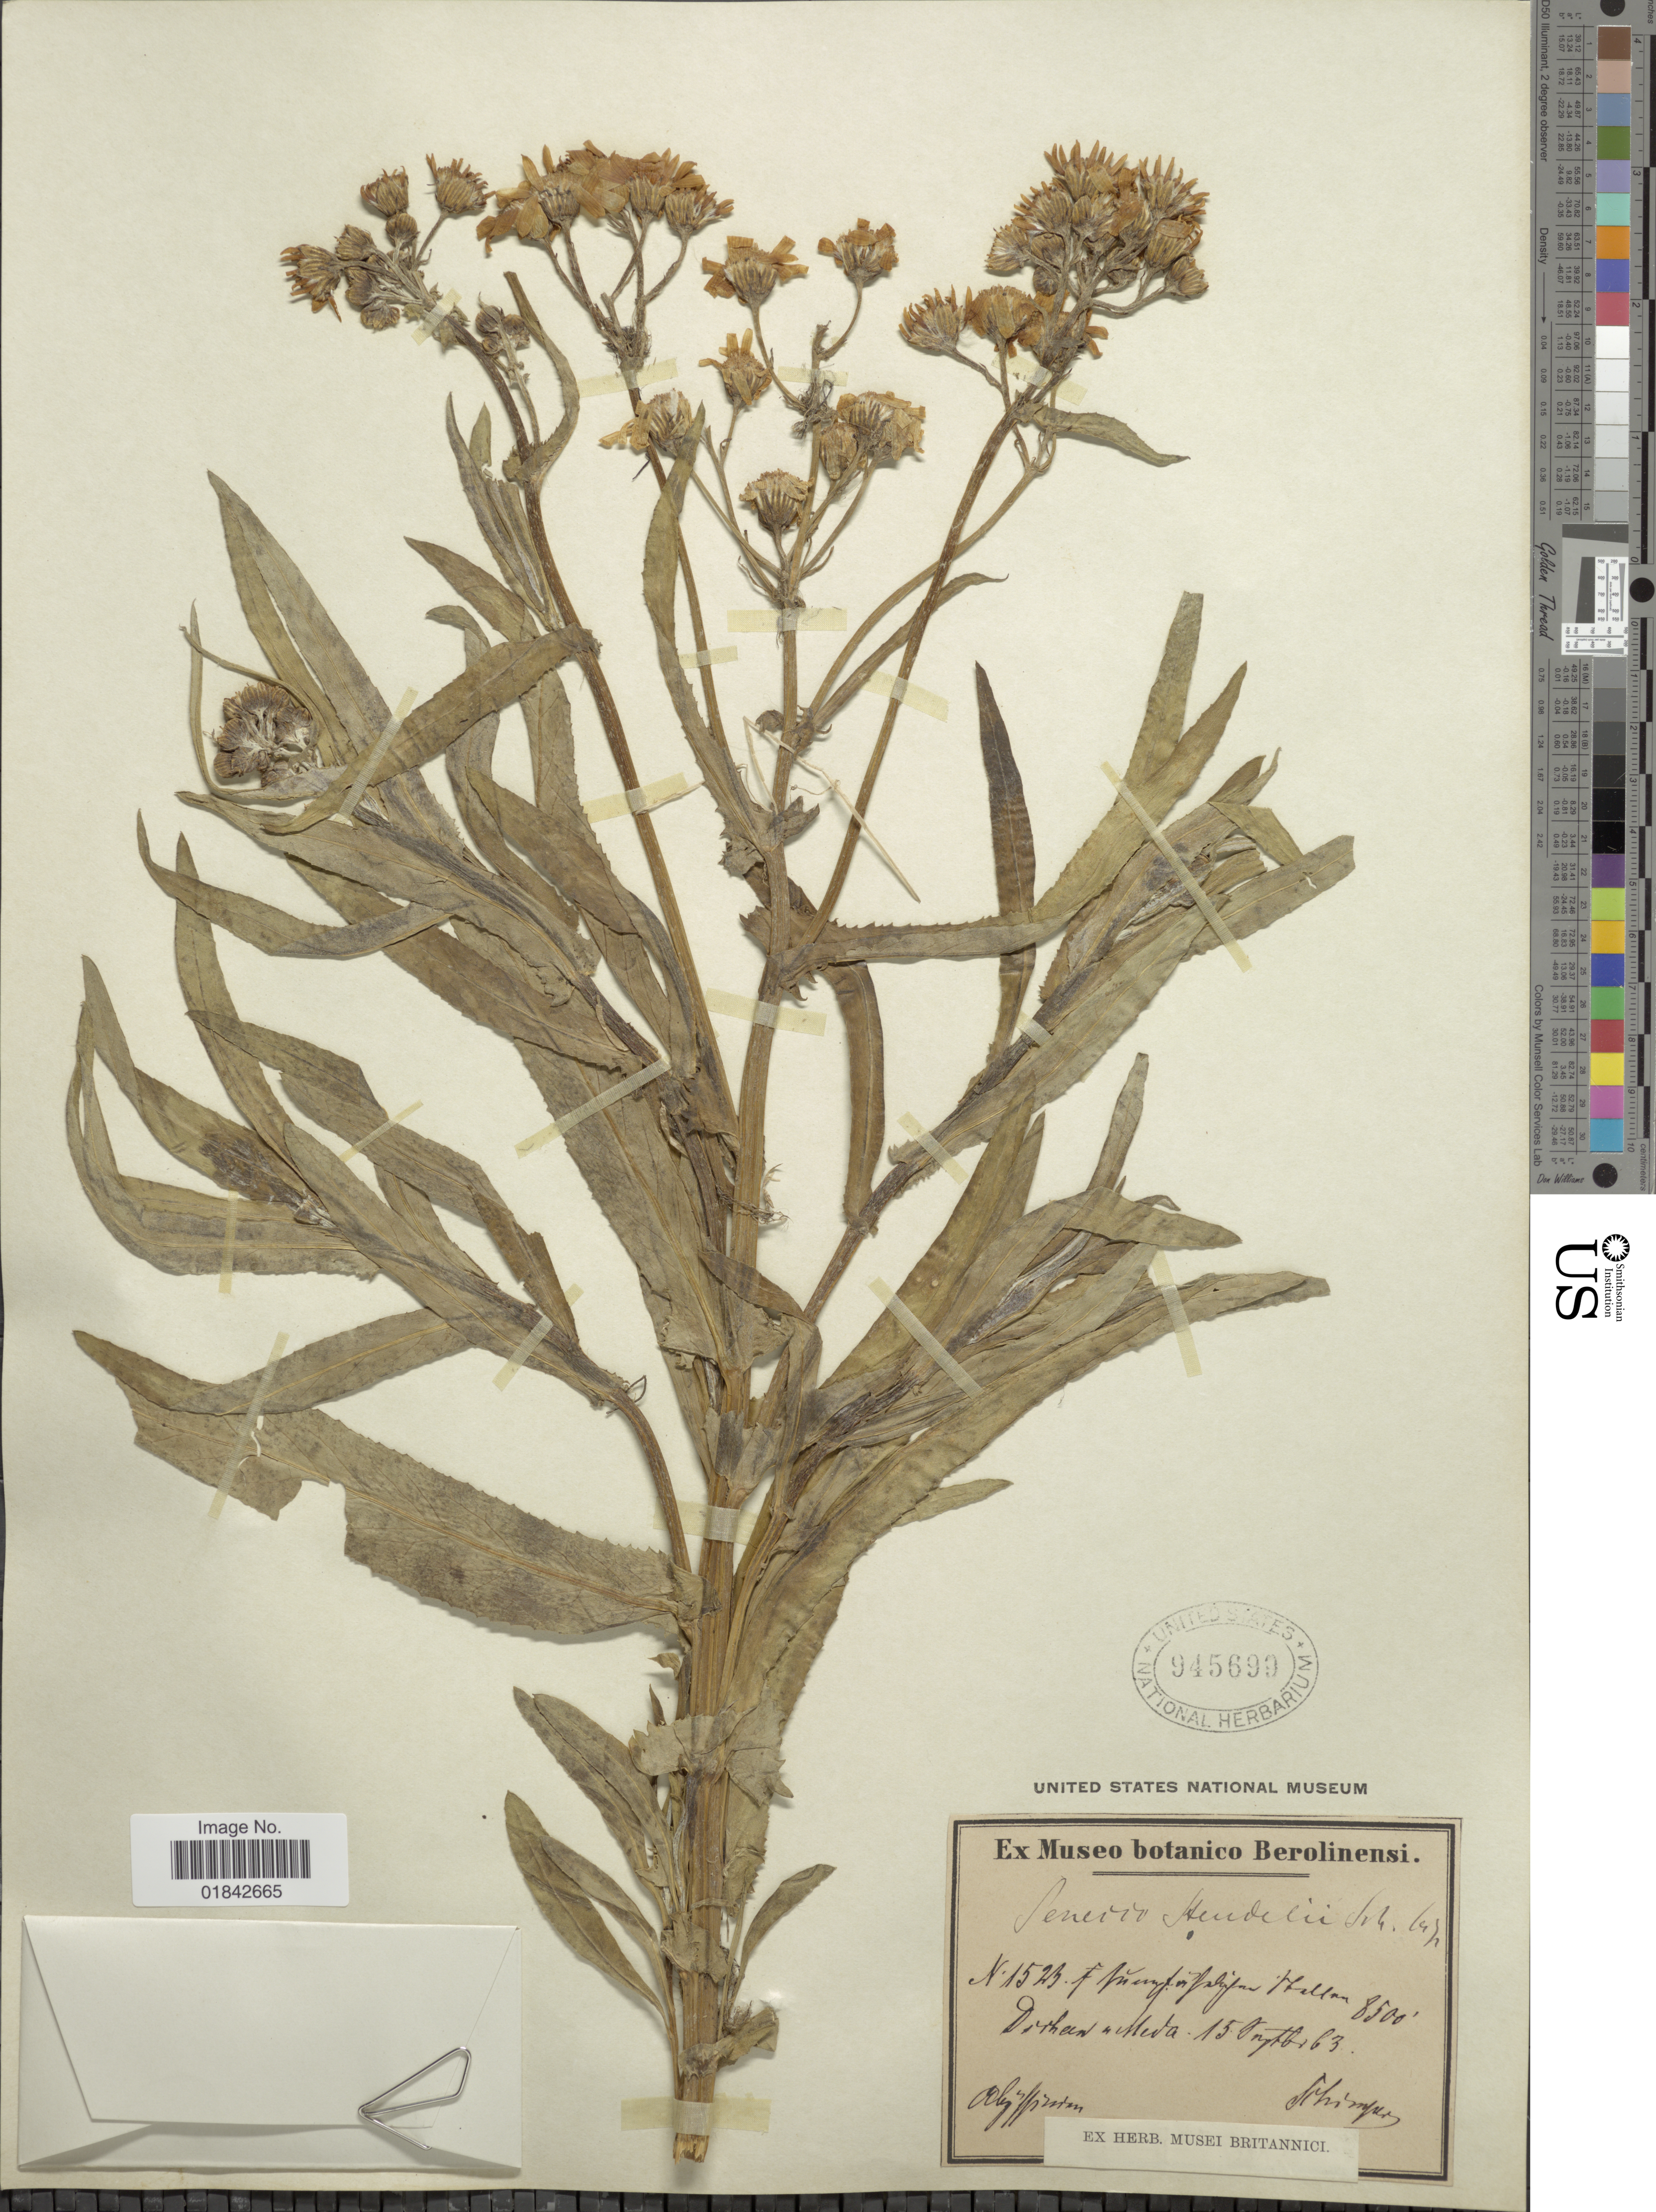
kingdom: Plantae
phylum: Tracheophyta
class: Magnoliopsida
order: Asterales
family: Asteraceae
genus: Senecio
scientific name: Senecio steudelii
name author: Sch. Bip.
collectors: -. Schimper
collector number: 1523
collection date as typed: Transcribed d/m/y: 15/9/63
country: Eritrea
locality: Dorhan Meda, Abyssinia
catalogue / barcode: US 945699